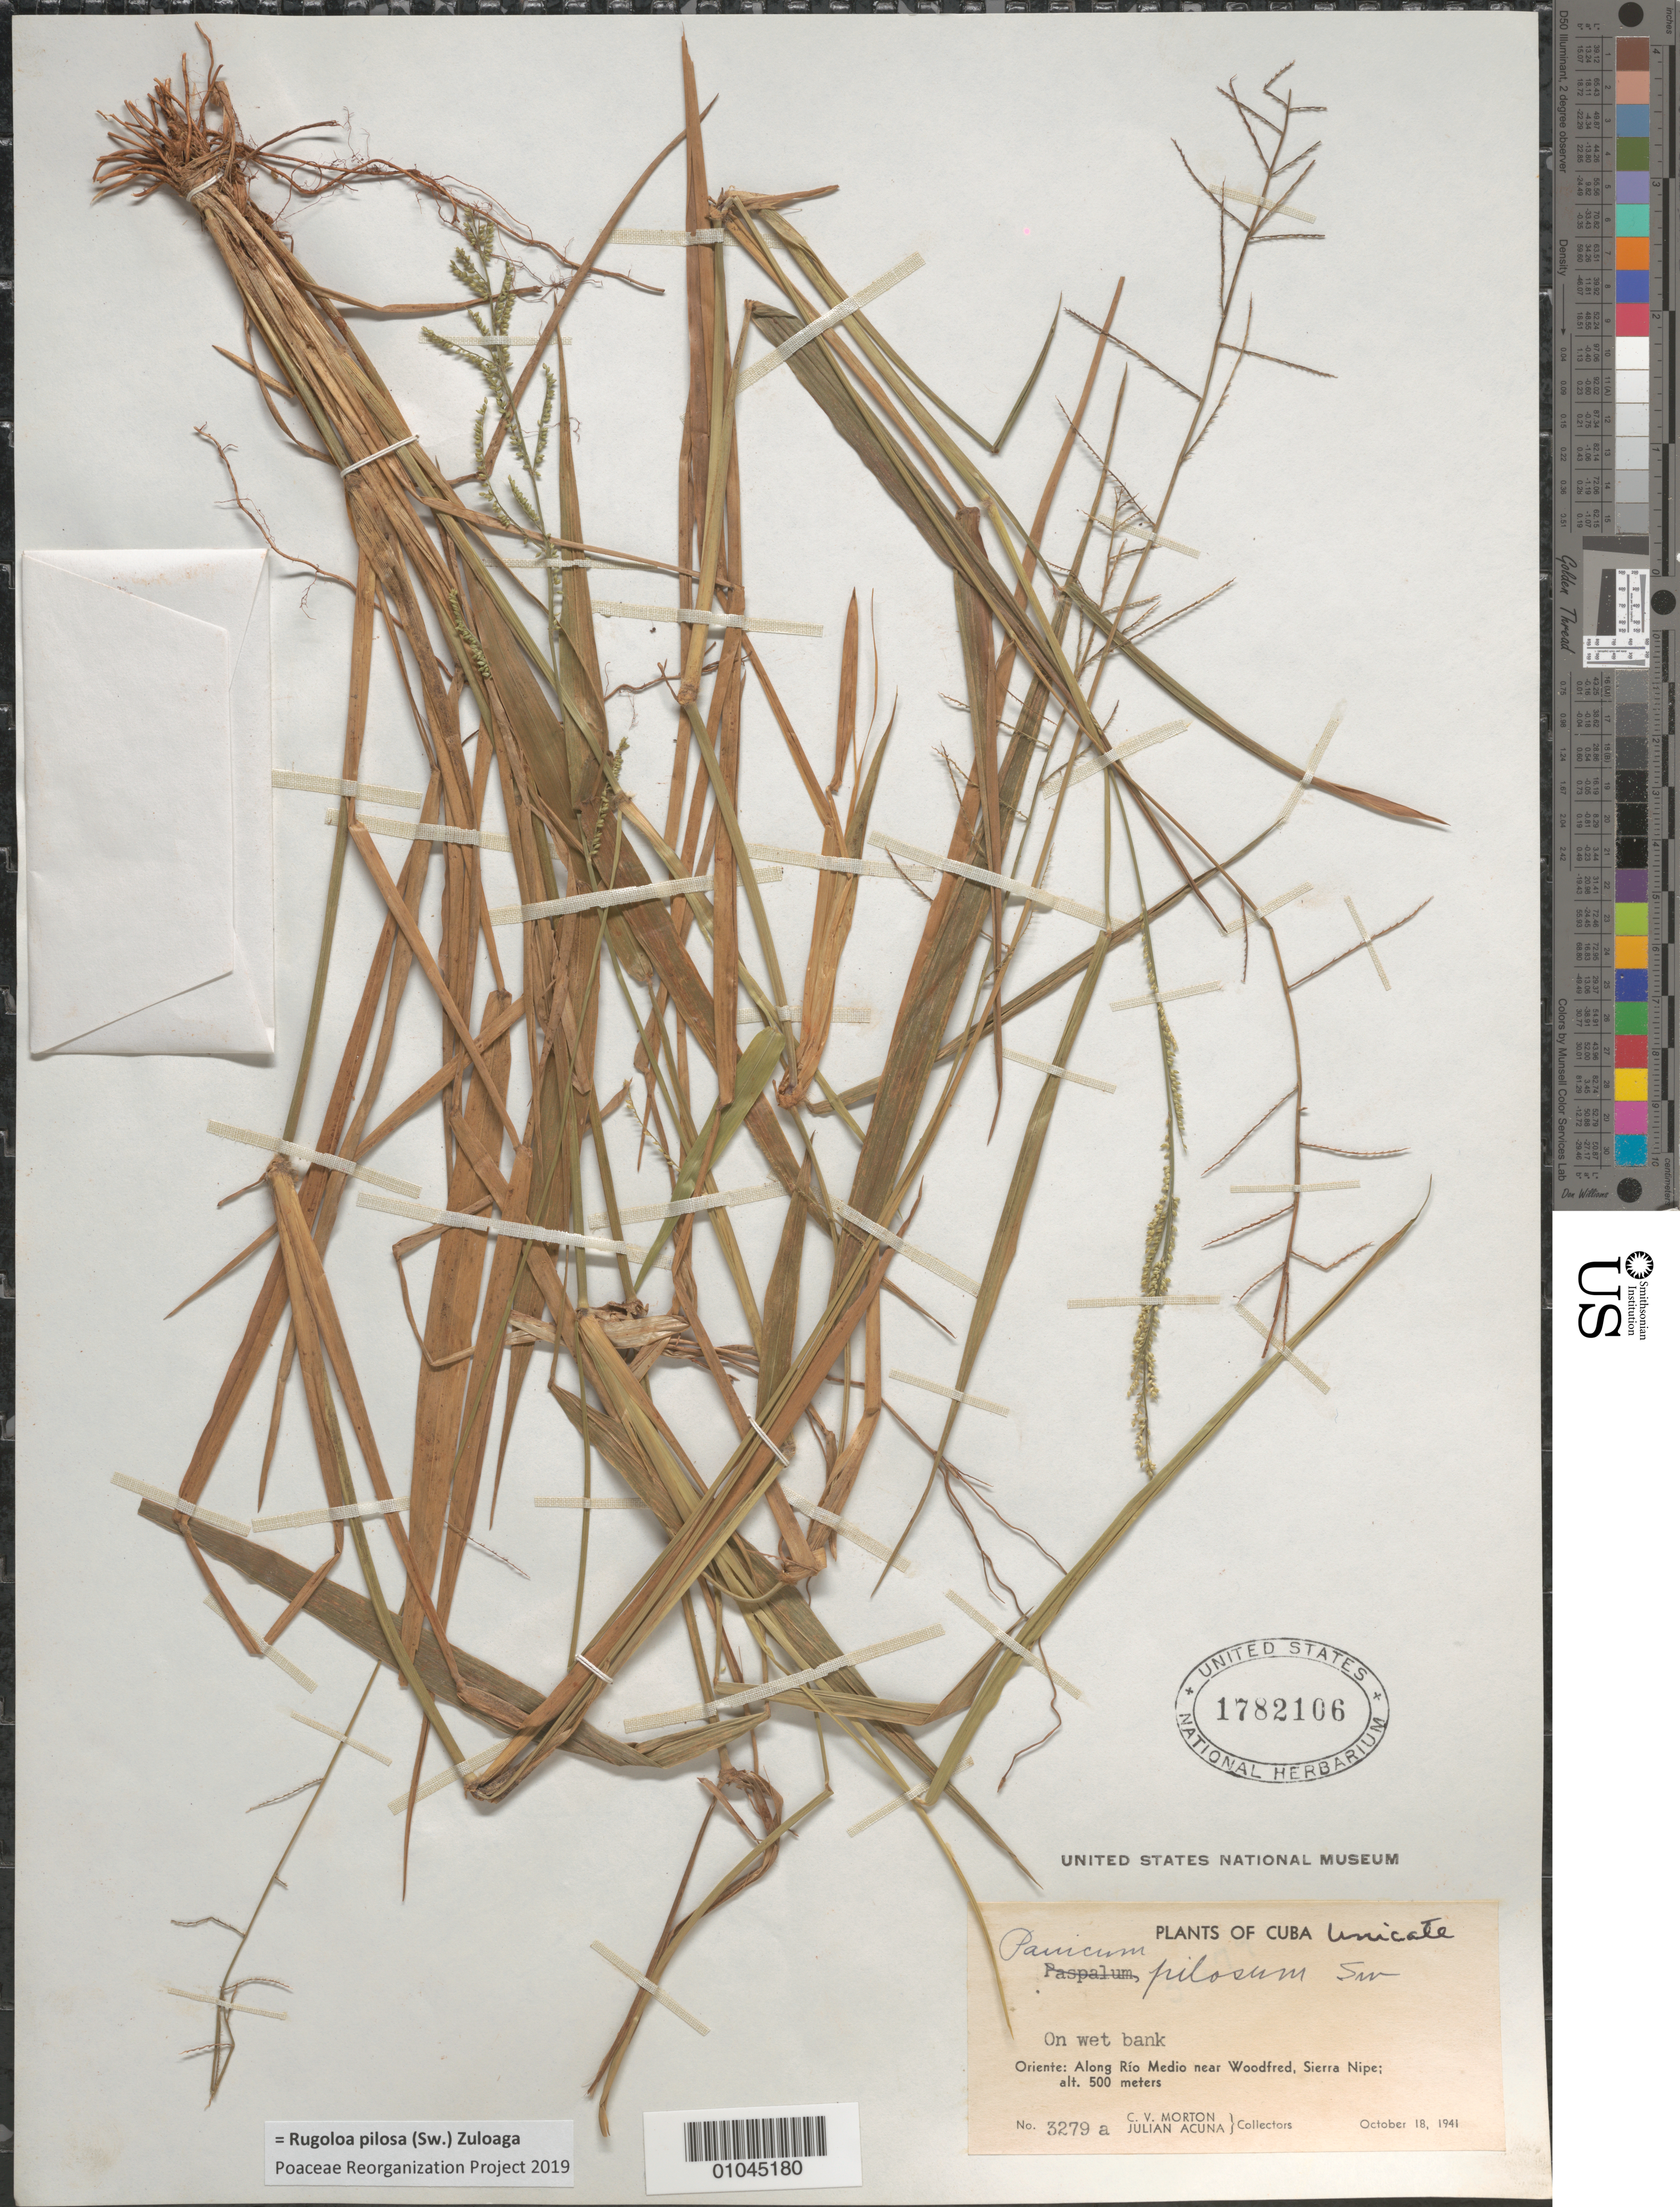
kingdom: Plantae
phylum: Tracheophyta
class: Liliopsida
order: Poales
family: Poaceae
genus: Panicum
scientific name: Panicum pilosum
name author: Sw.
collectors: C. V. Morton & J. Acuña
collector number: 3279a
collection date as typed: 18 Oct 1941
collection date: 1941-10-18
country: Cuba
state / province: Holguín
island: Cuba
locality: Along Rio Medio, near Woodfred, Sierra Nipe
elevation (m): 500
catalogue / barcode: US 1782106